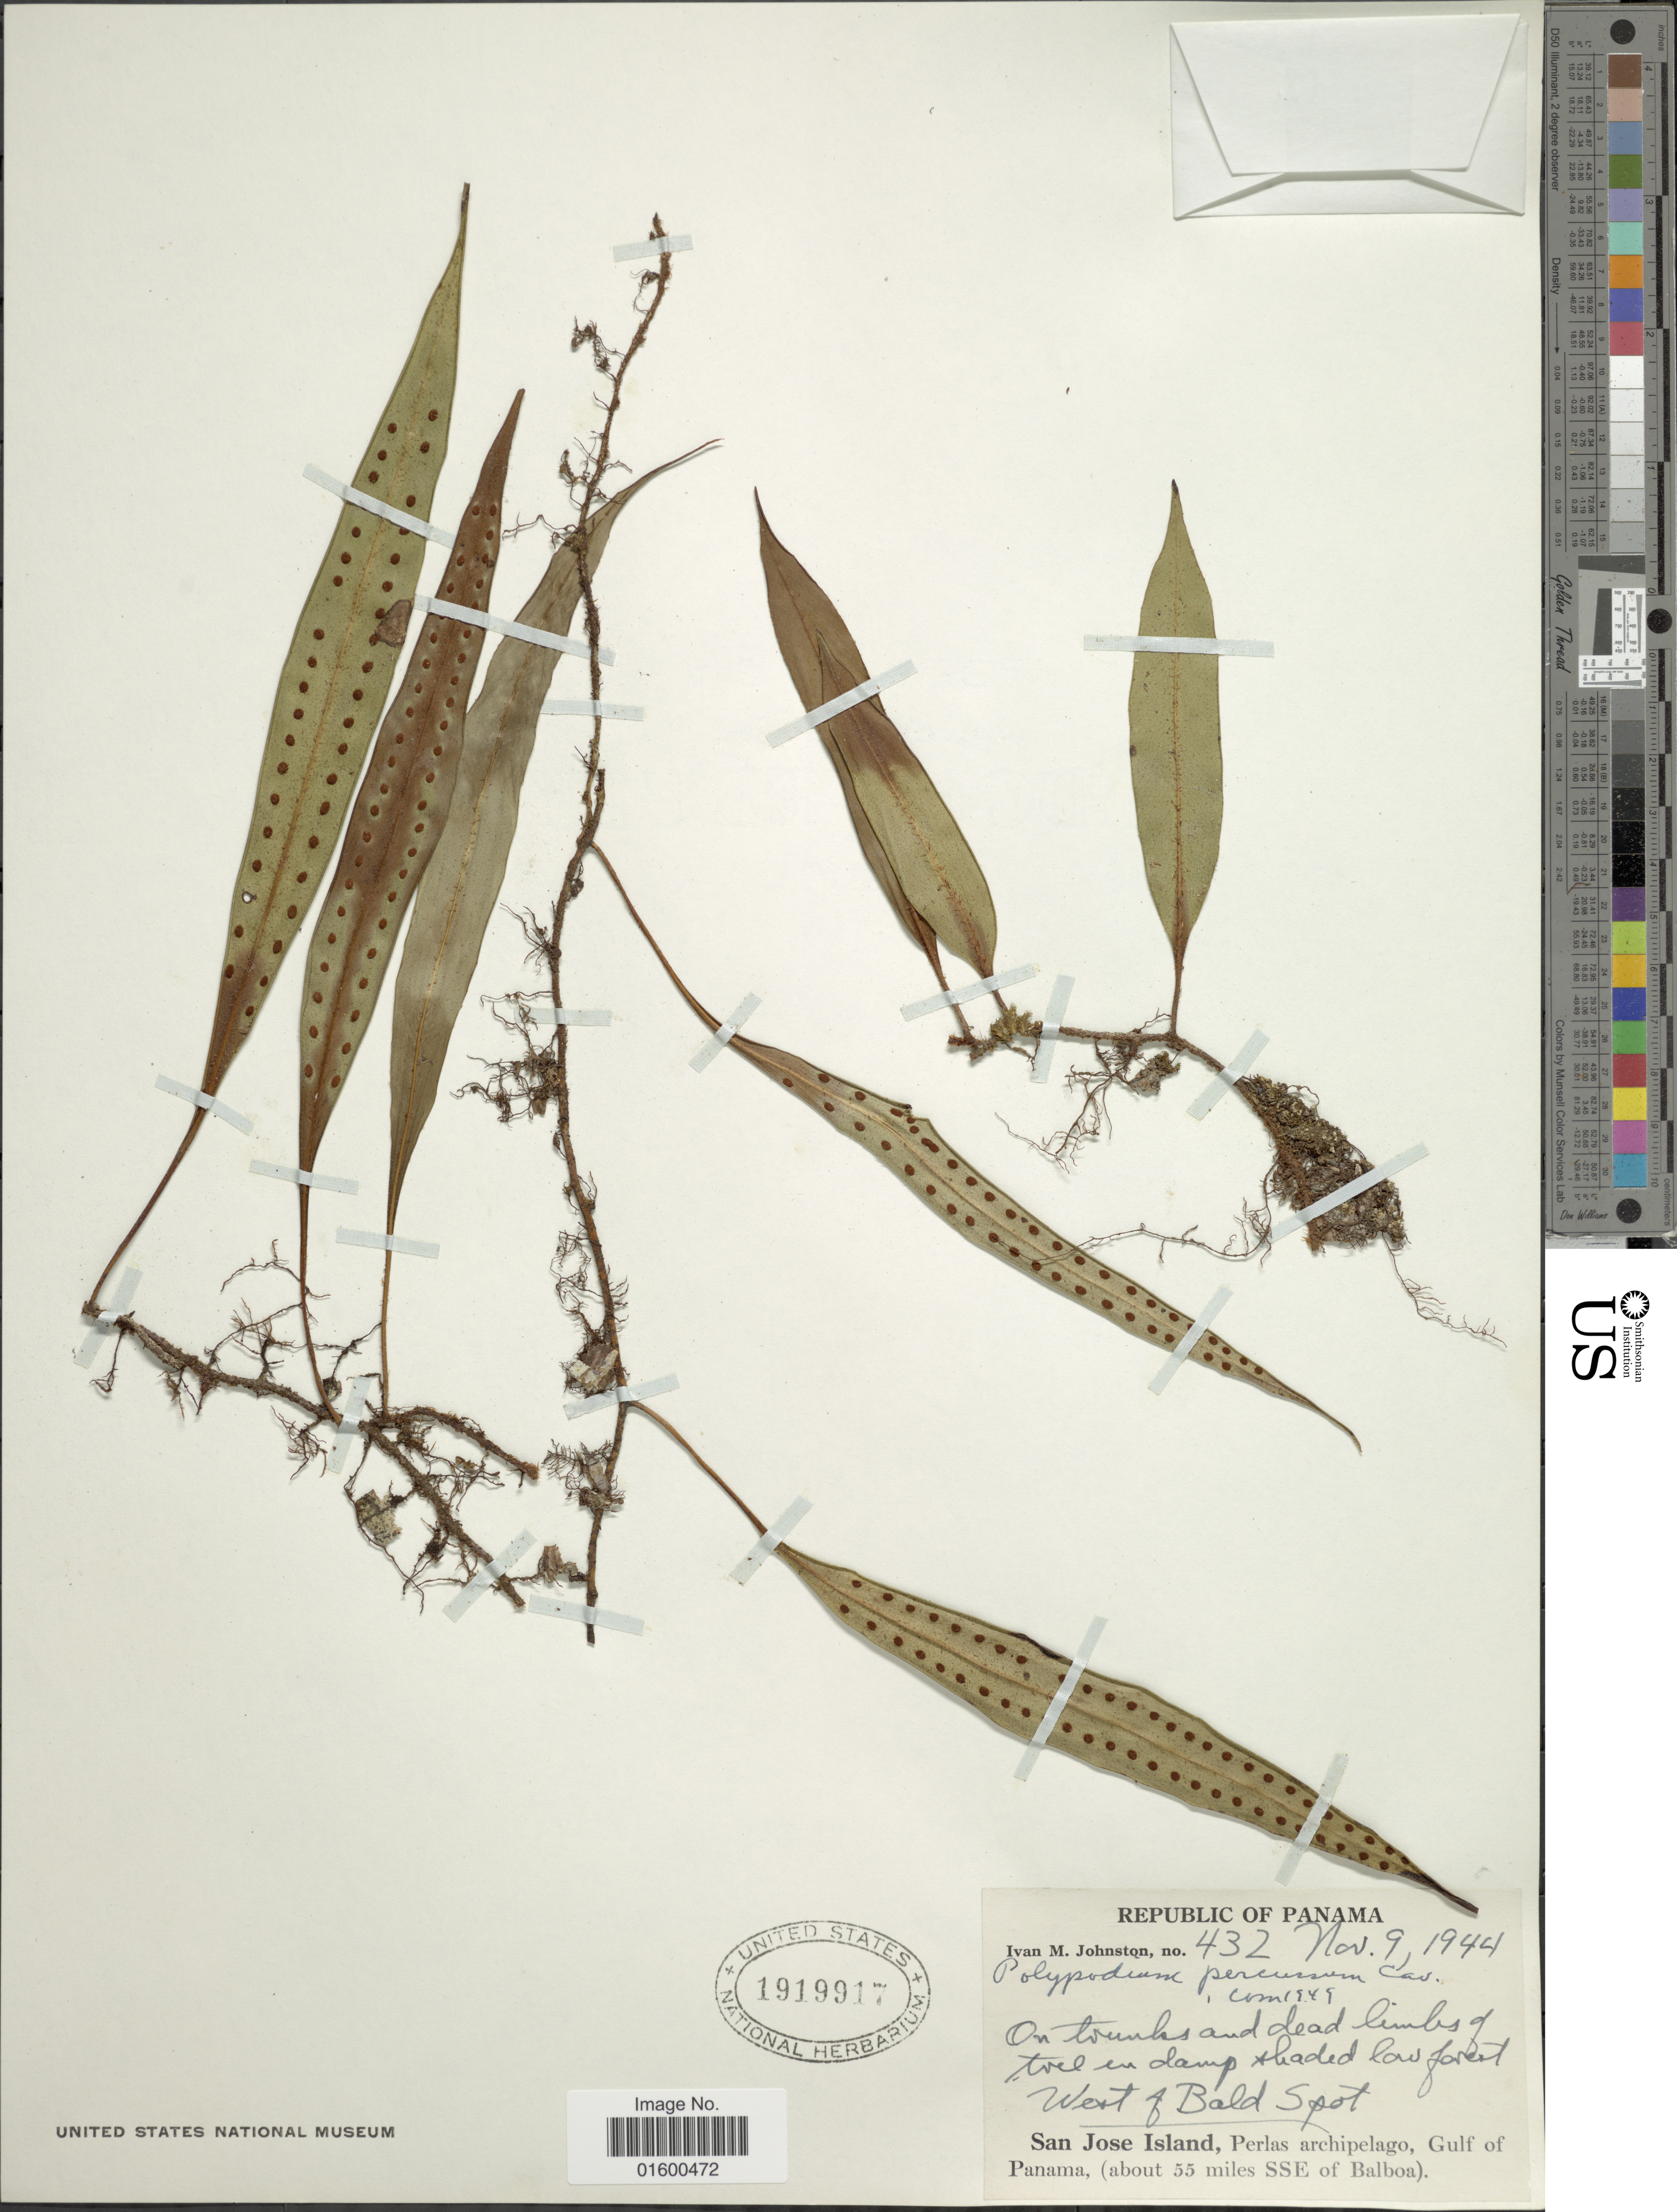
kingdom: Plantae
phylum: Tracheophyta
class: Polypodiopsida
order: Polypodiales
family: Polypodiaceae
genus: Microgramma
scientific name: Microgramma percussa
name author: (Cav.) de la Sota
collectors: I.M. Johnston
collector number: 432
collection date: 1944-11-09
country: Panama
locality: Republic of Panama, West of Bald Spot, San Jose Island, Perlas Archipelago, Gulf of Panama (about 55 miles SSE of Balboa)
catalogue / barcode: US 1919917